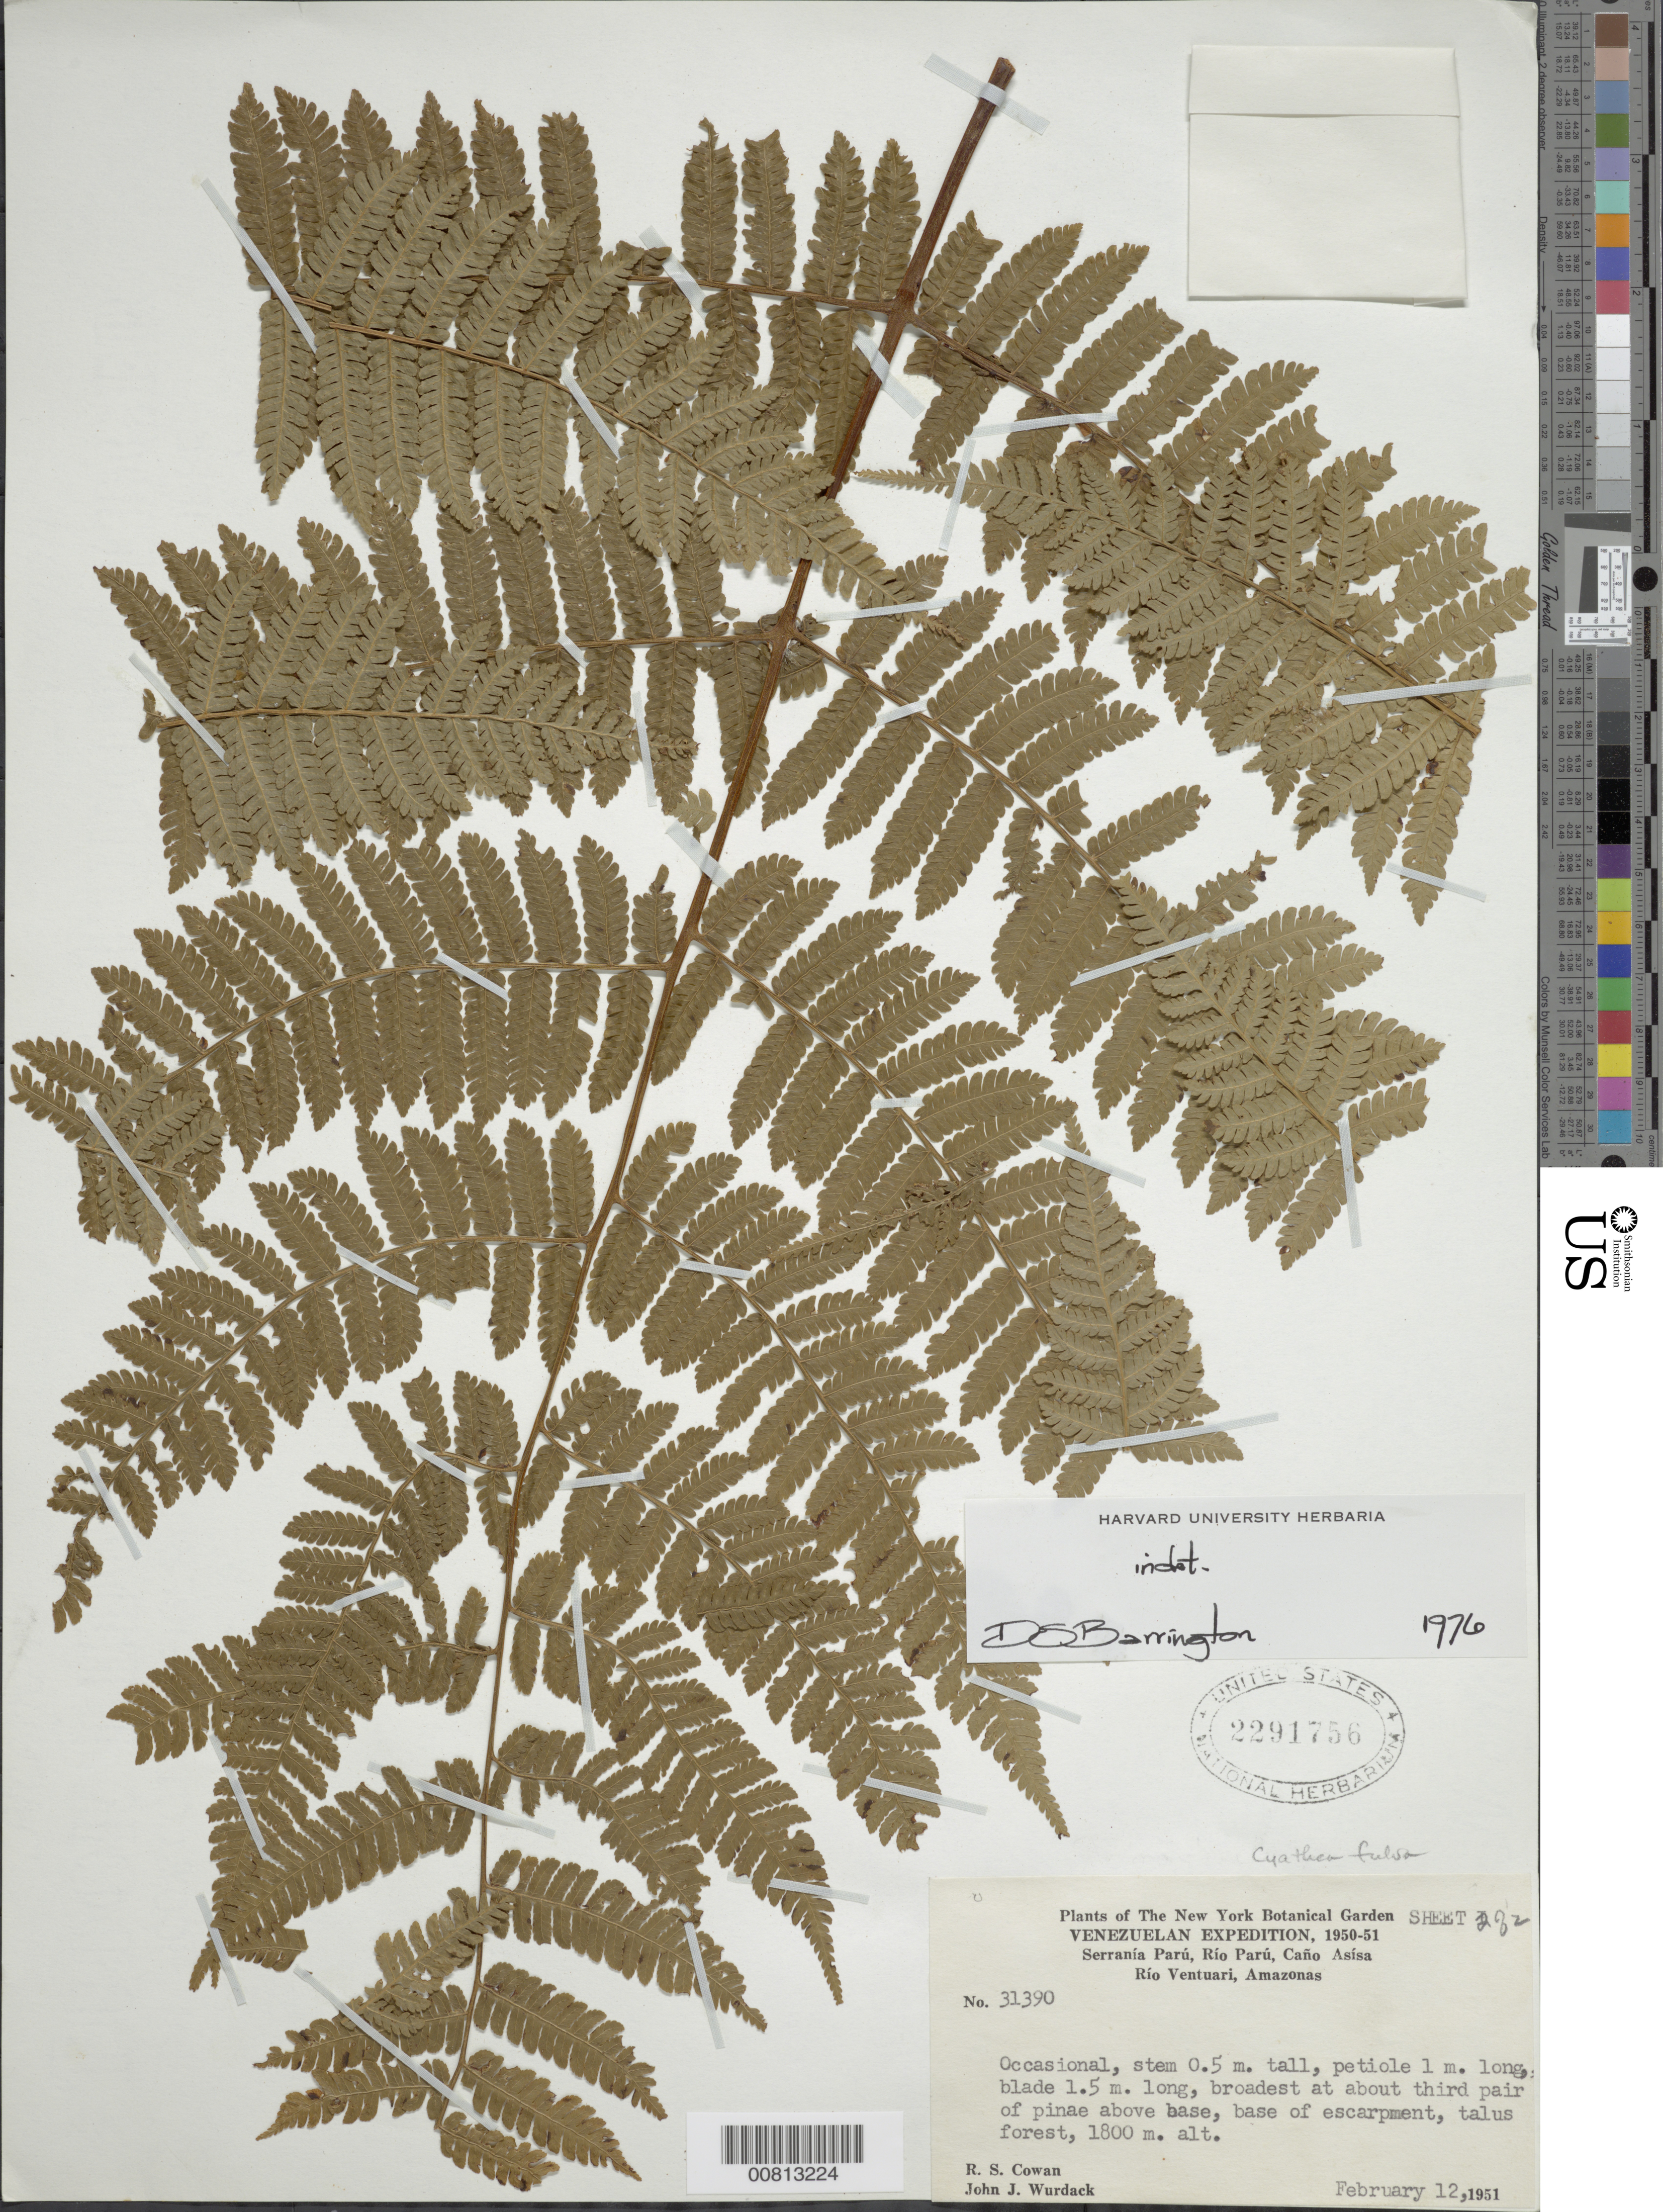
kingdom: Plantae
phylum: Tracheophyta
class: Polypodiopsida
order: Cyatheales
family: Cyatheaceae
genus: Cyathea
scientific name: Cyathea fulva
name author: (M. Martens & Galeotti) Fée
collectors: R. S. Cowan & J. J. Wurdack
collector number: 31390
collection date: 1951-02-12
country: Venezuela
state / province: Amazonas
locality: Serranía Parú, Río Parú, Caño Asísa. Río Ventuari, Amazonas.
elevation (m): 1800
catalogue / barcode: US 2291756